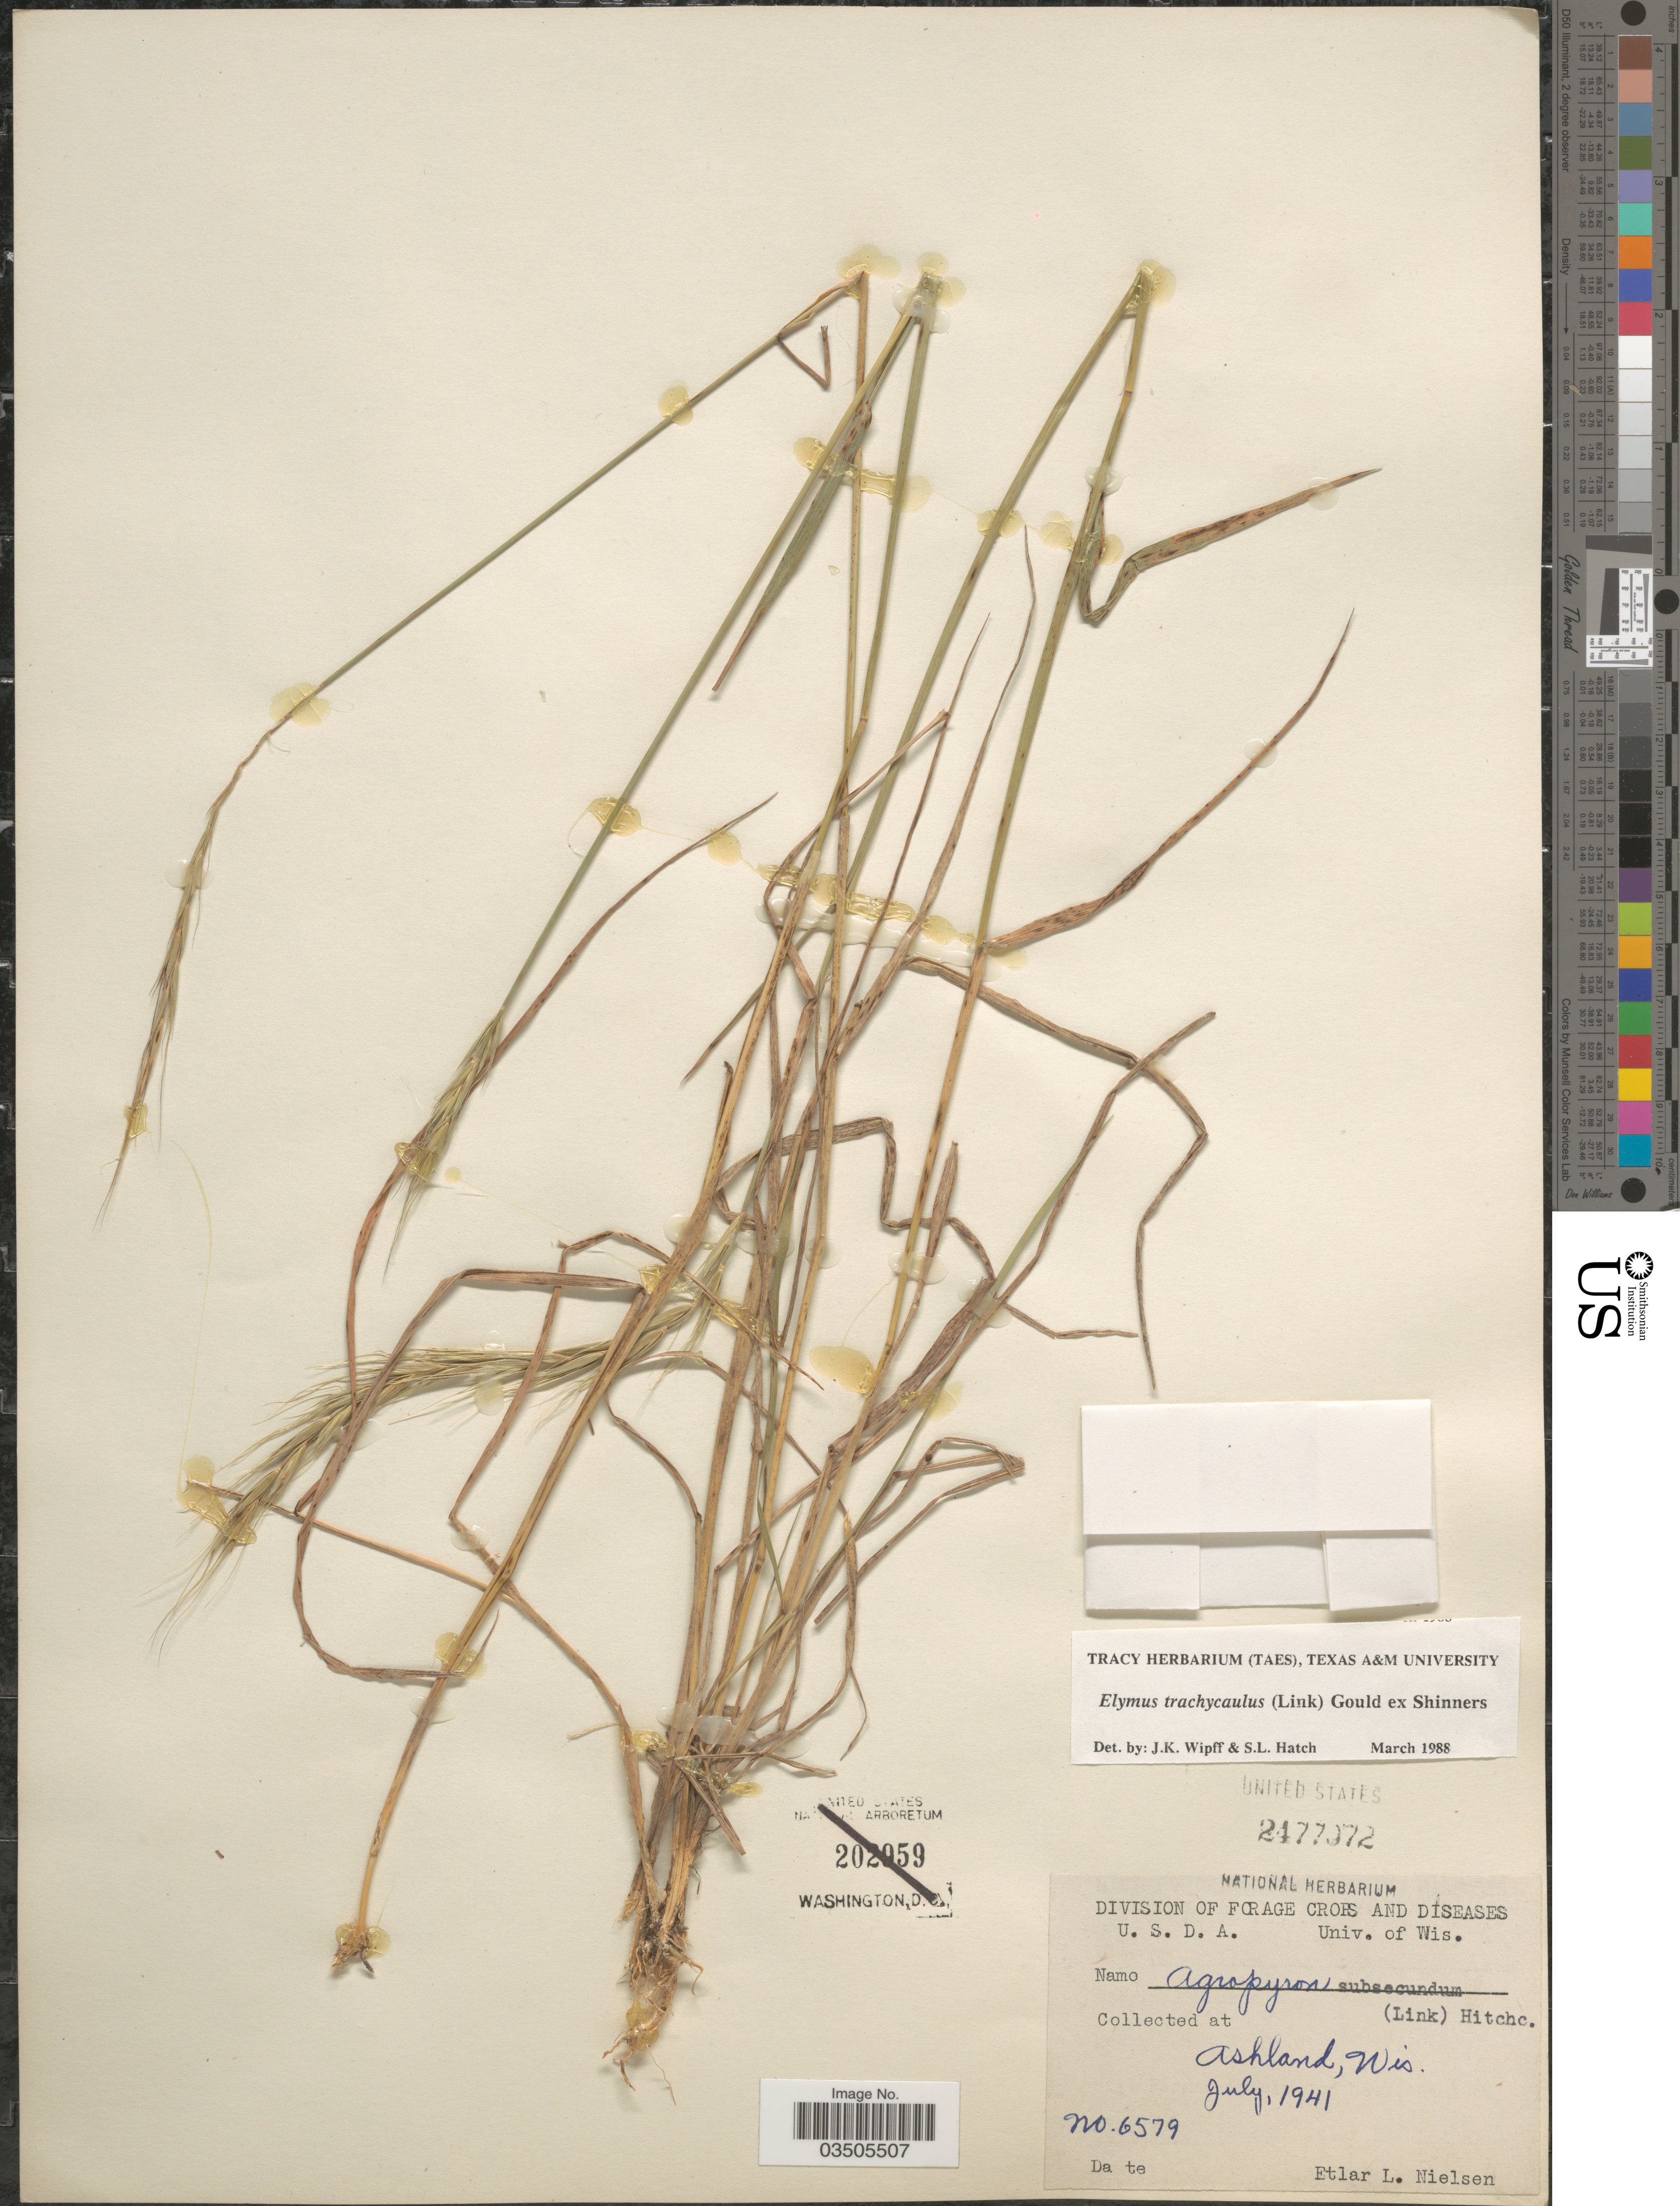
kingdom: Plantae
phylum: Tracheophyta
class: Liliopsida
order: Poales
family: Poaceae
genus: Elymus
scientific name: Elymus trachycaulus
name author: (Link) Gould ex Shinners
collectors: E. L. Nielsen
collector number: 6579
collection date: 1941-07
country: United States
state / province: Wisconsin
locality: At Ashland.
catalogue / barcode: US 2477072